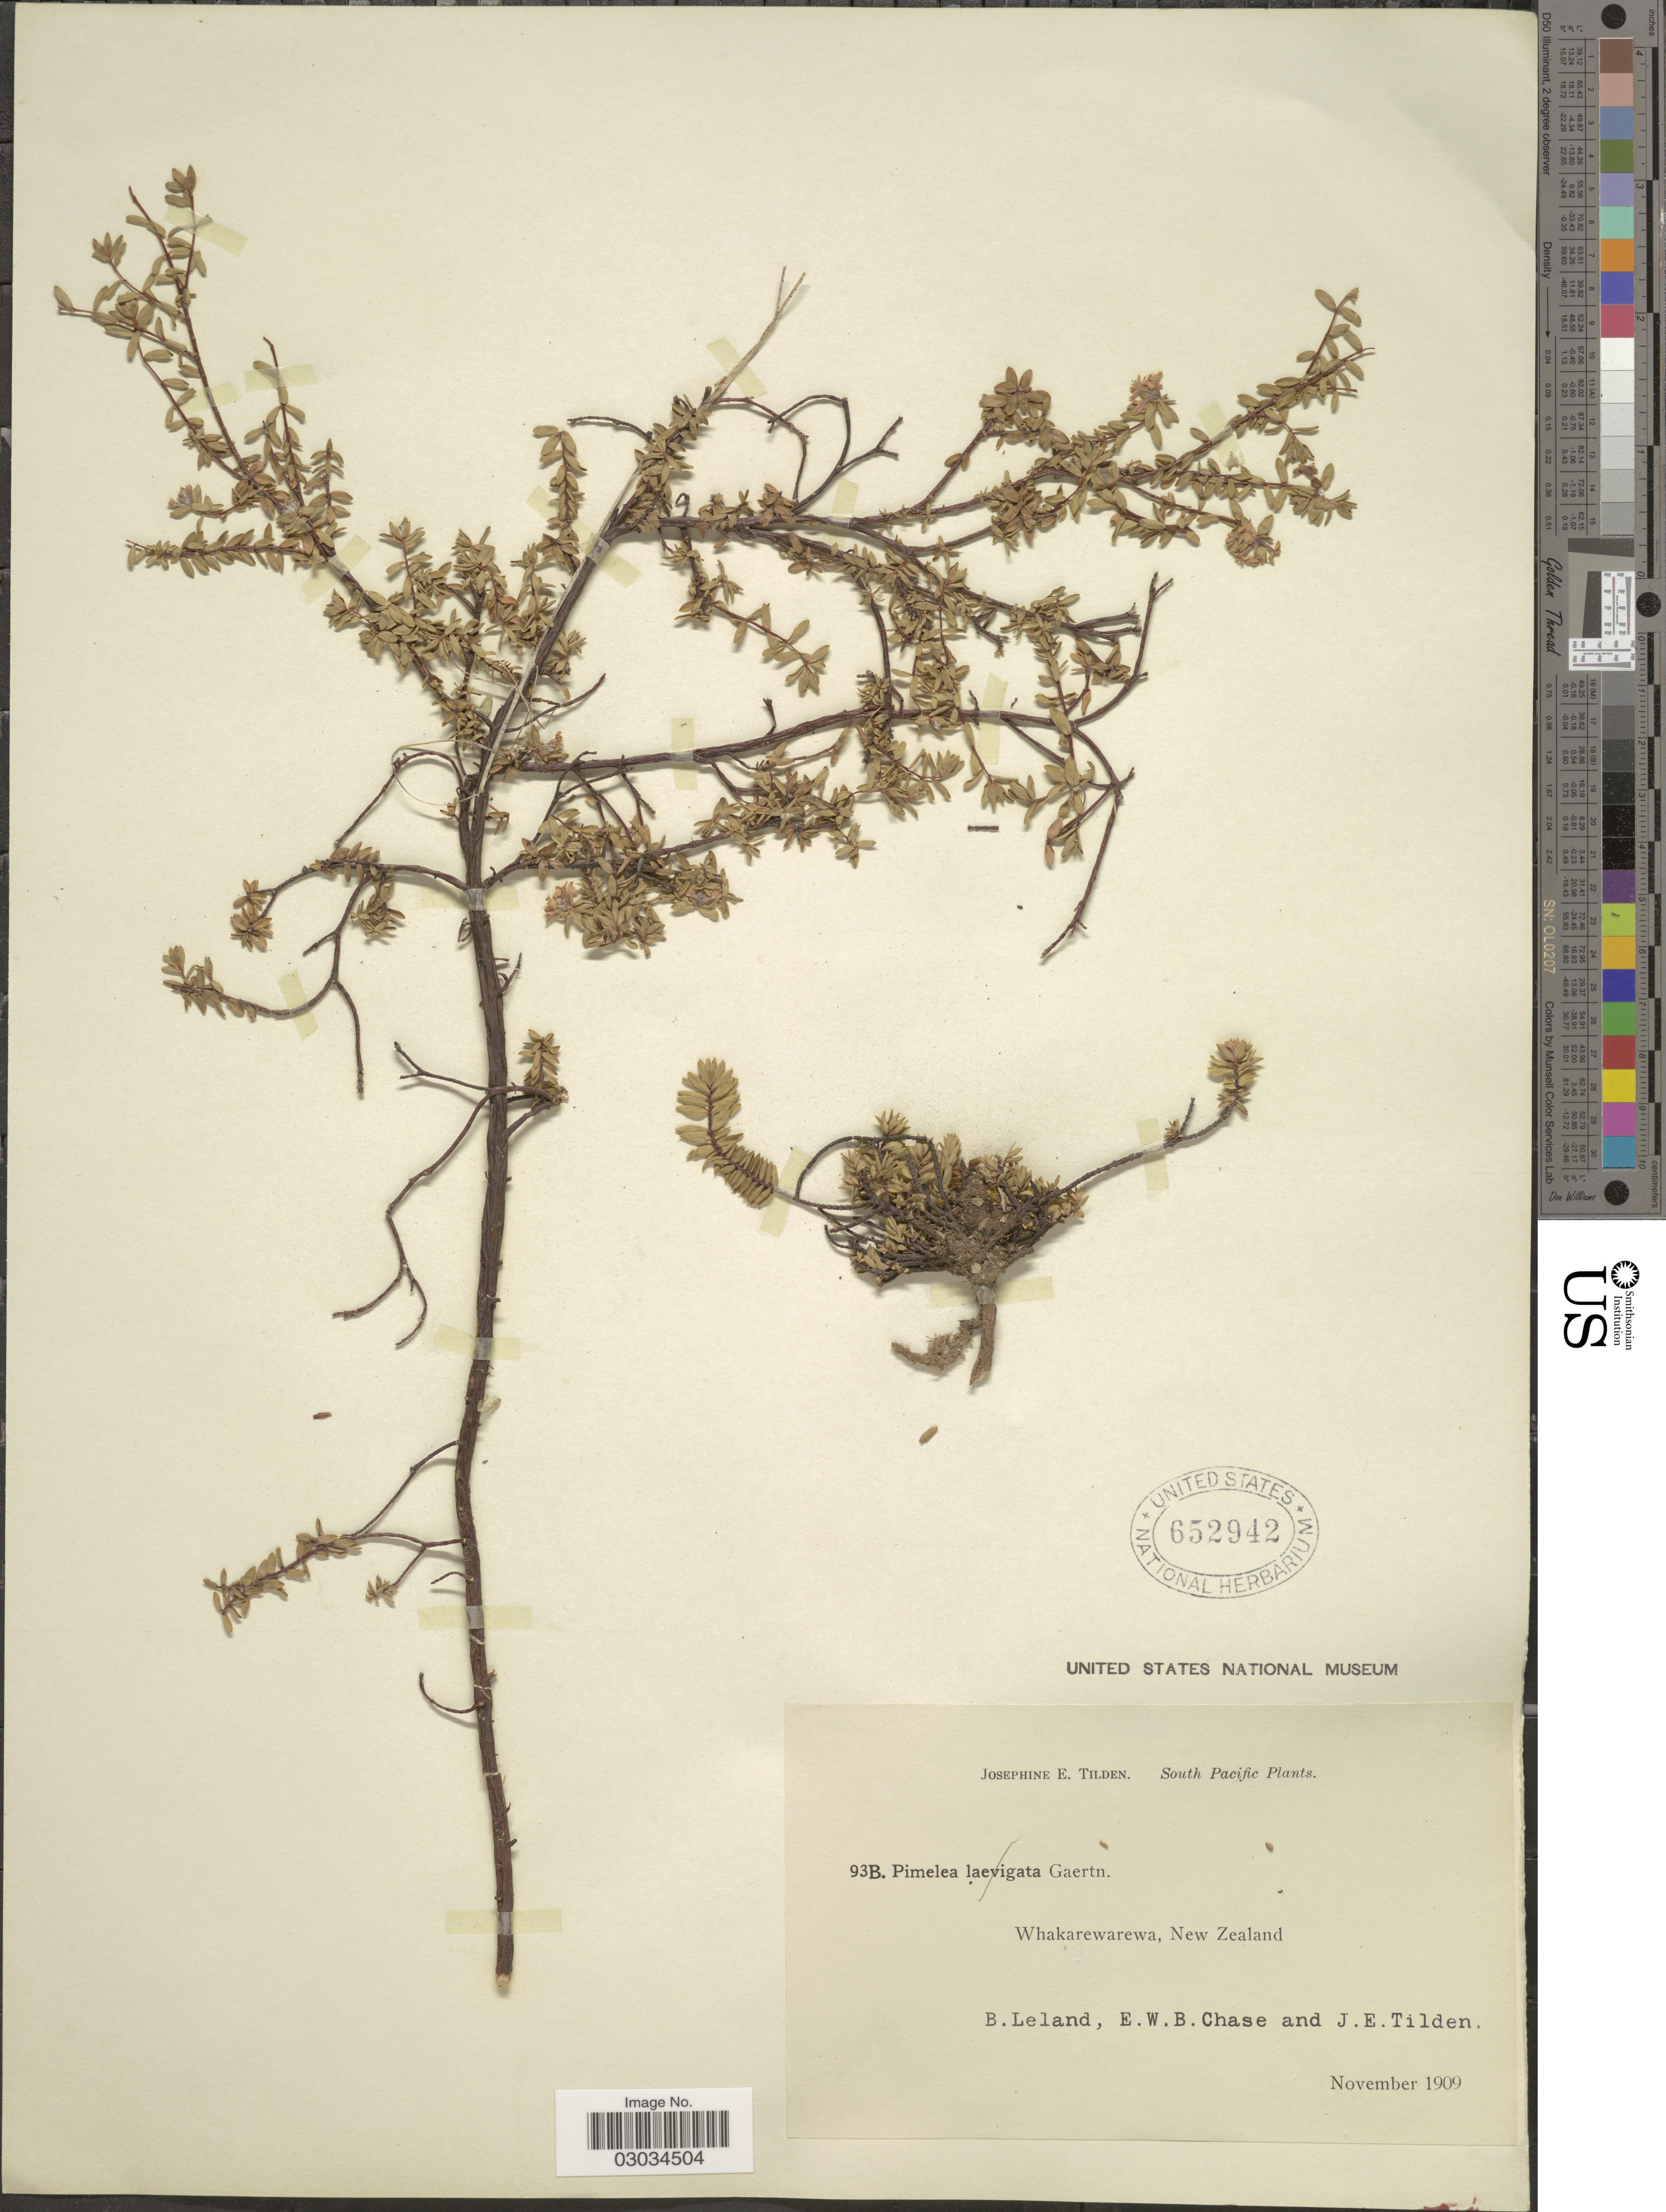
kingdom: Plantae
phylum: Tracheophyta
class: Magnoliopsida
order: Malvales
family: Thymelaeaceae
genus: Pimelea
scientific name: Pimelea prostrata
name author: Willd.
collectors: B. Leland, E. W. Chase & J. E. Tilden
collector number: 93B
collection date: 1909-11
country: New Zealand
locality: South Pacific. Whakarewarewa.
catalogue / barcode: US 652942